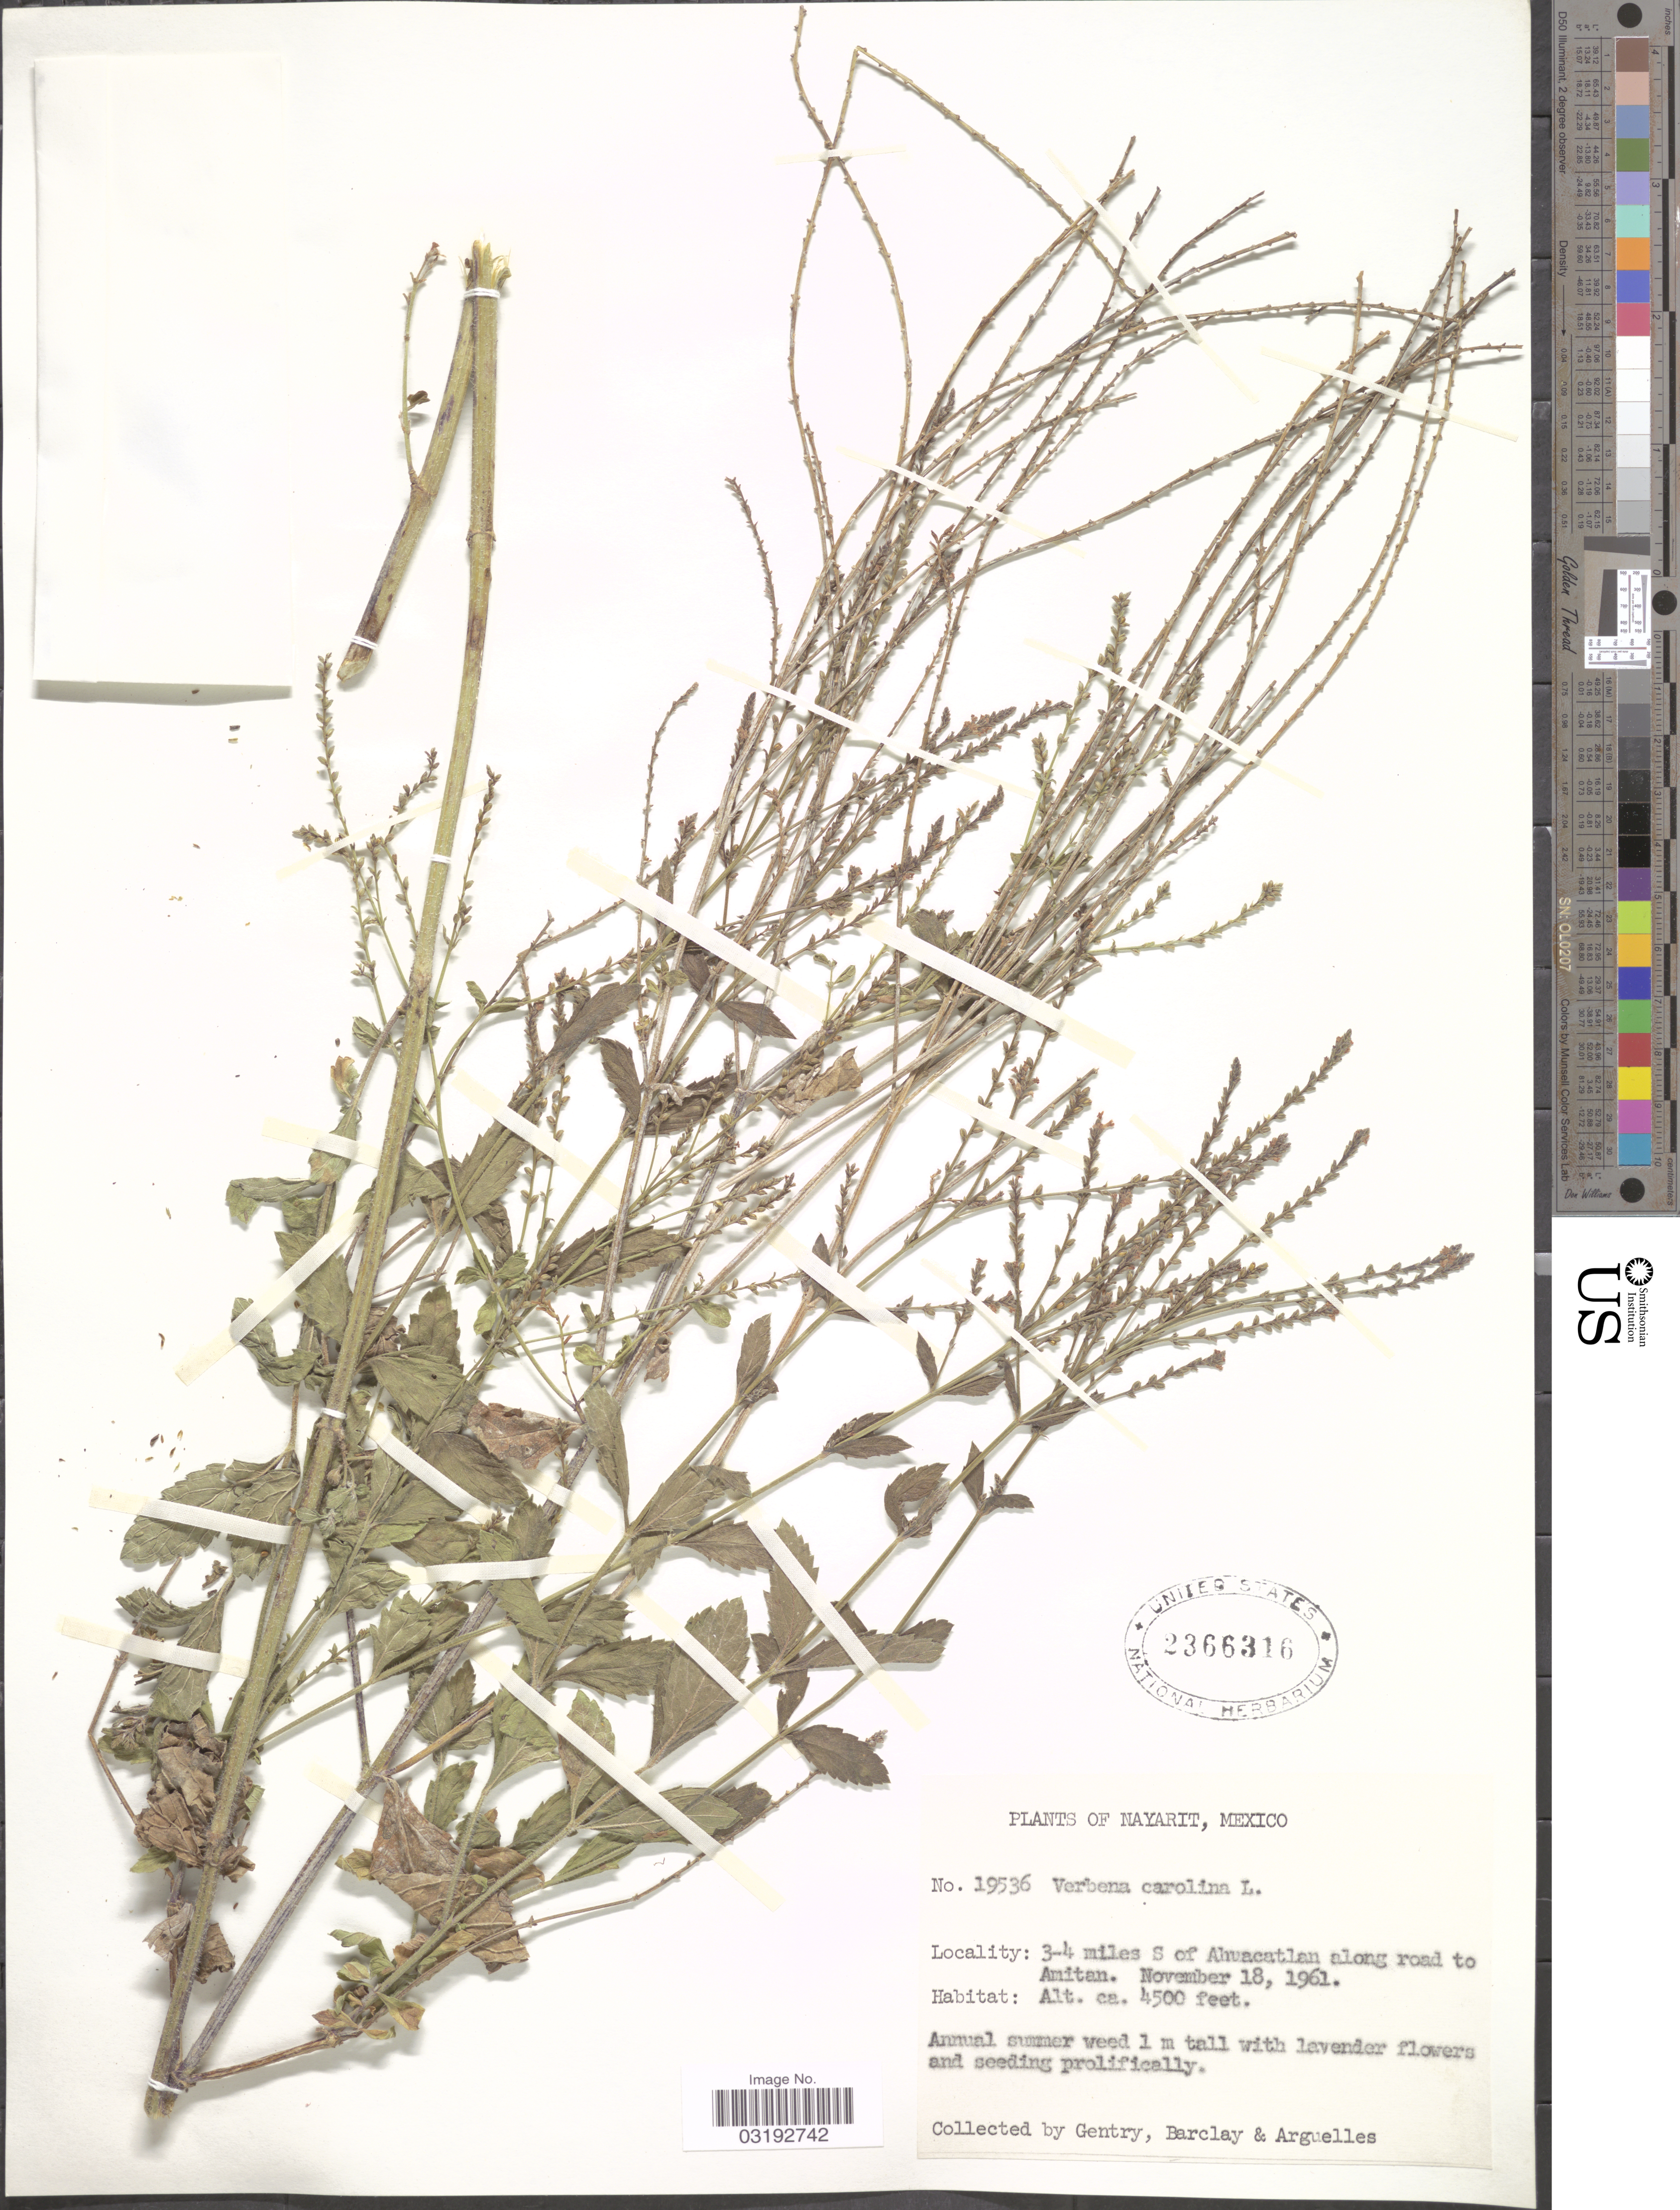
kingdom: Plantae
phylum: Tracheophyta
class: Magnoliopsida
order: Lamiales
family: Verbenaceae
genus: Verbena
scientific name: Verbena carolina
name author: L.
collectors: Gentry, --, -- Barclay & Arguelles, --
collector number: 19536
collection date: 1961-11-18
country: Mexico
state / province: Nayarit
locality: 3-4 miles S of Ahuacatlan along road to Amitan.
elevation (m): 1372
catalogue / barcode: US 2366316